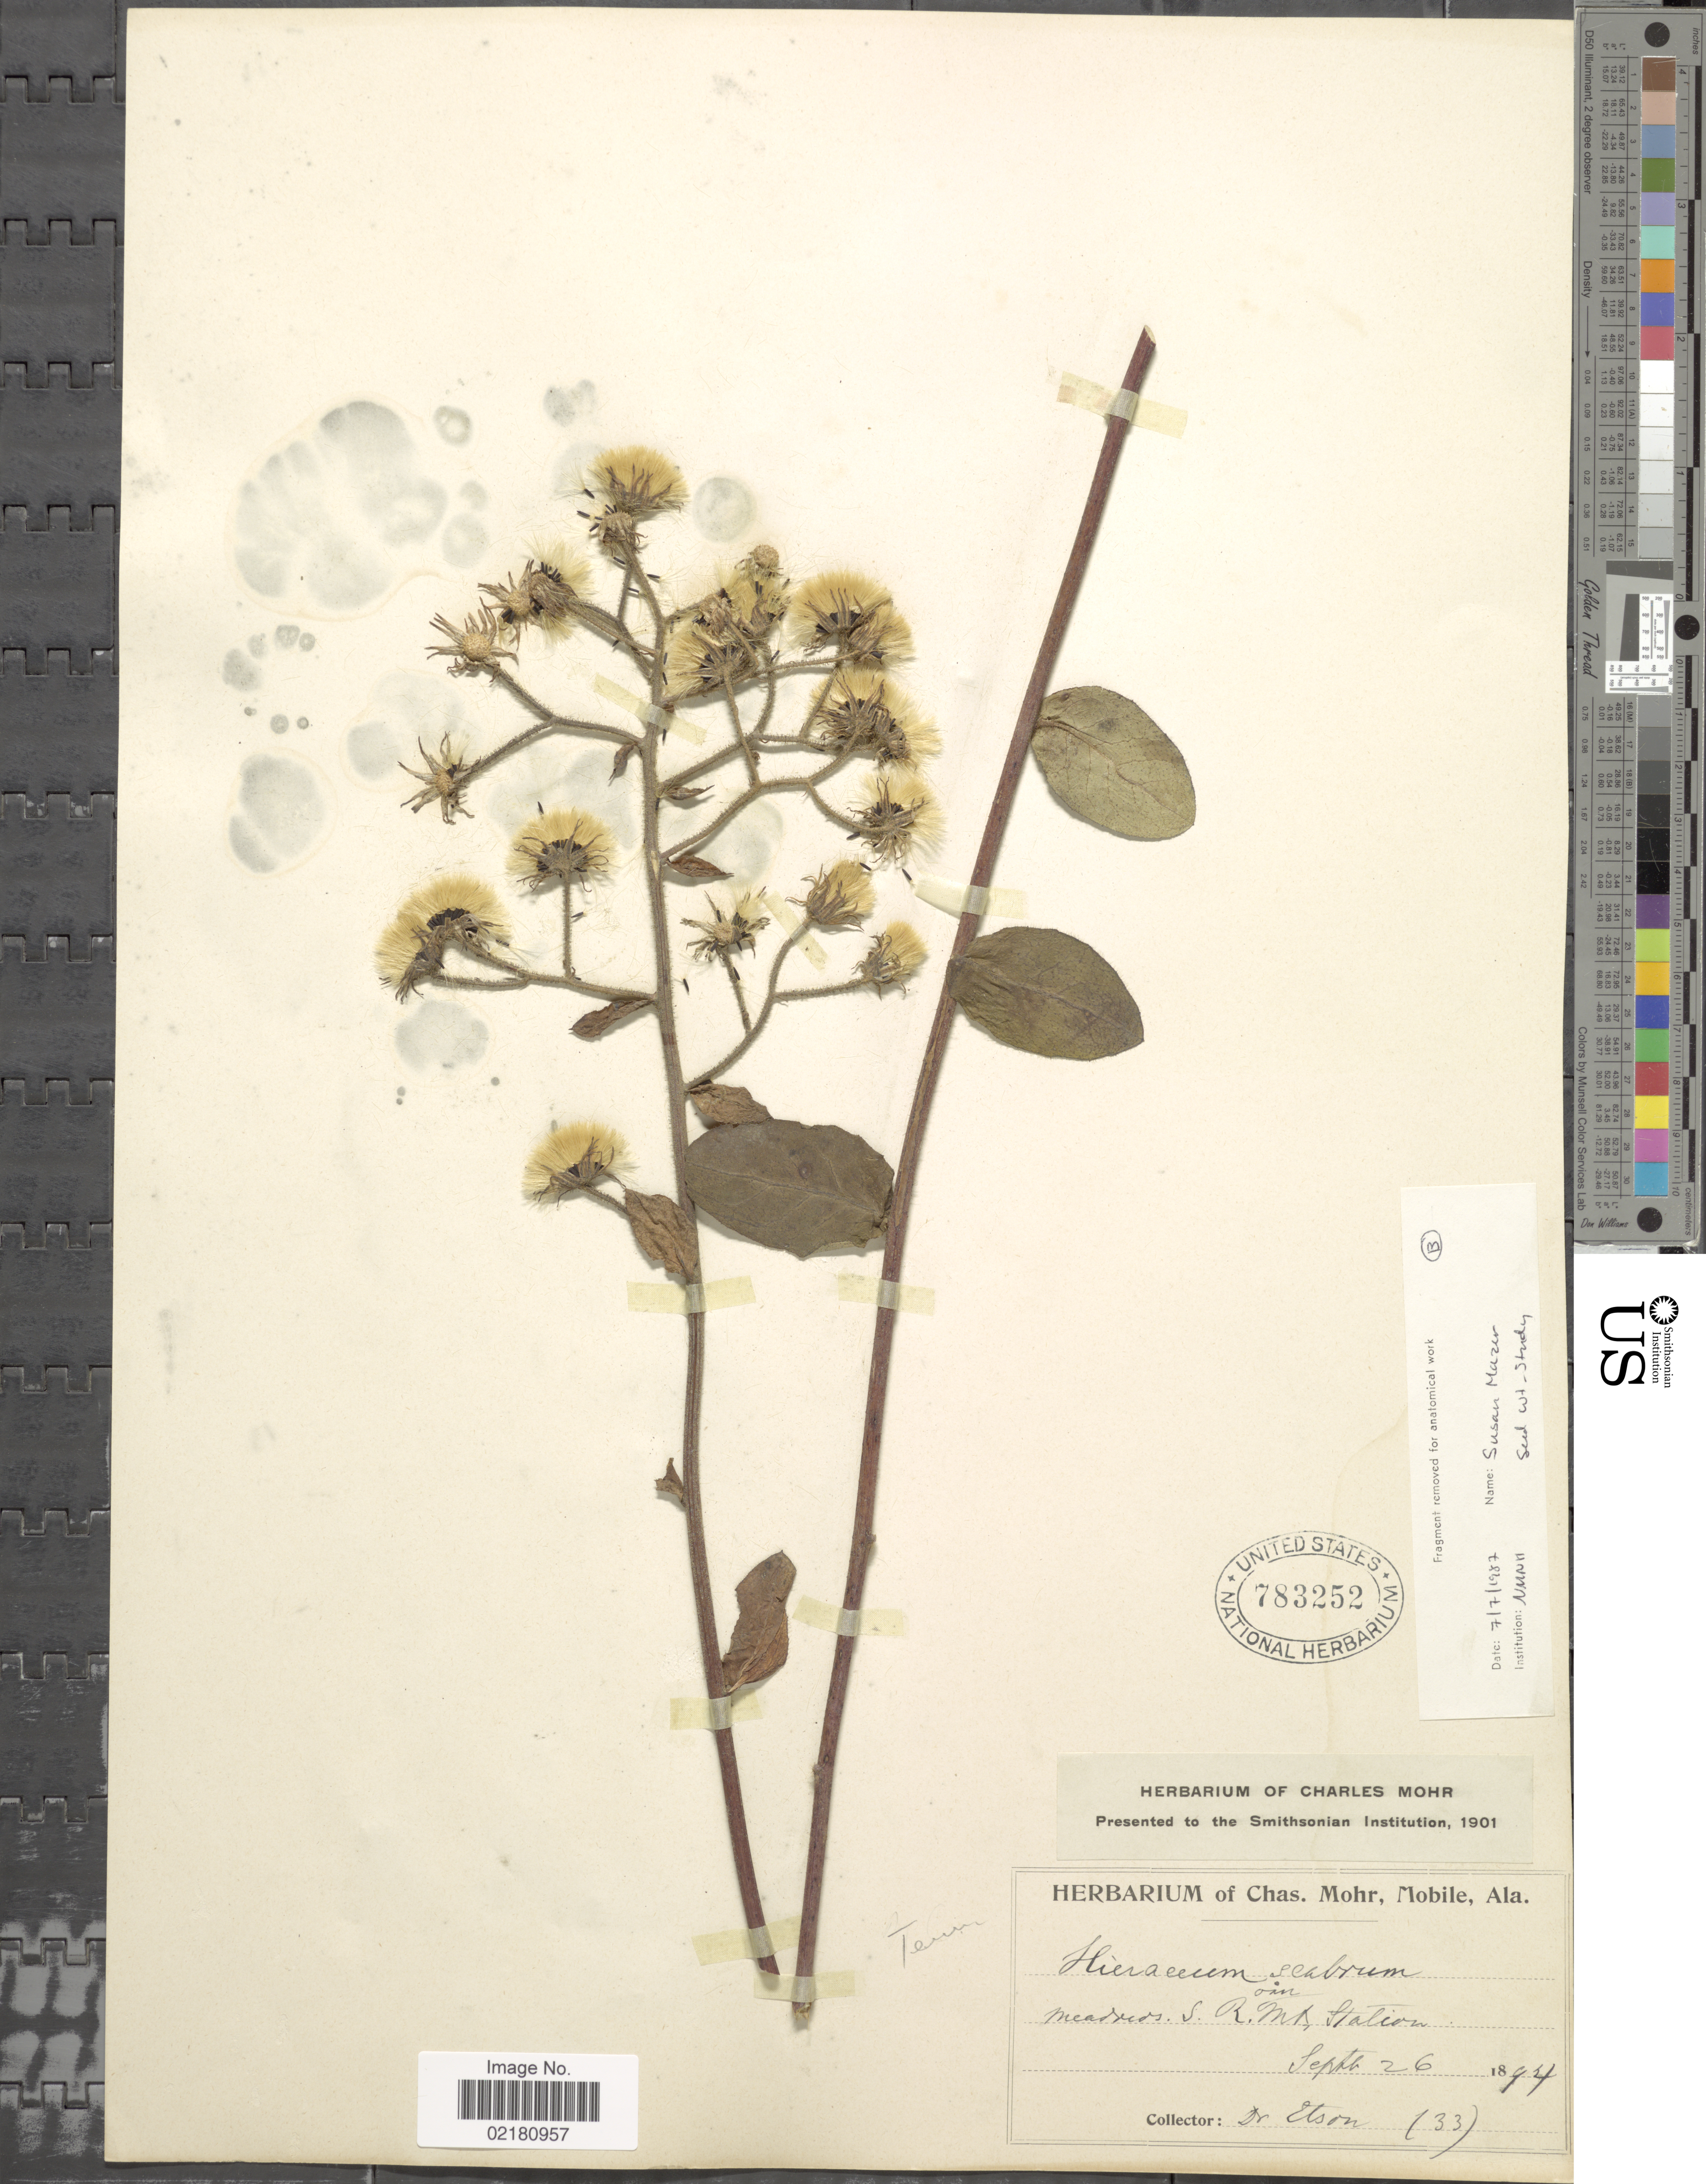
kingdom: Plantae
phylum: Tracheophyta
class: Magnoliopsida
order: Asterales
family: Asteraceae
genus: Pilosella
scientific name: Pilosella verruculata subsp. verruculata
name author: (Link) Soják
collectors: -. Etson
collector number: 33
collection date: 1894-09-26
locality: Meadows S.R. MR, Stalion [interpreted]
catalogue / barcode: US 783252